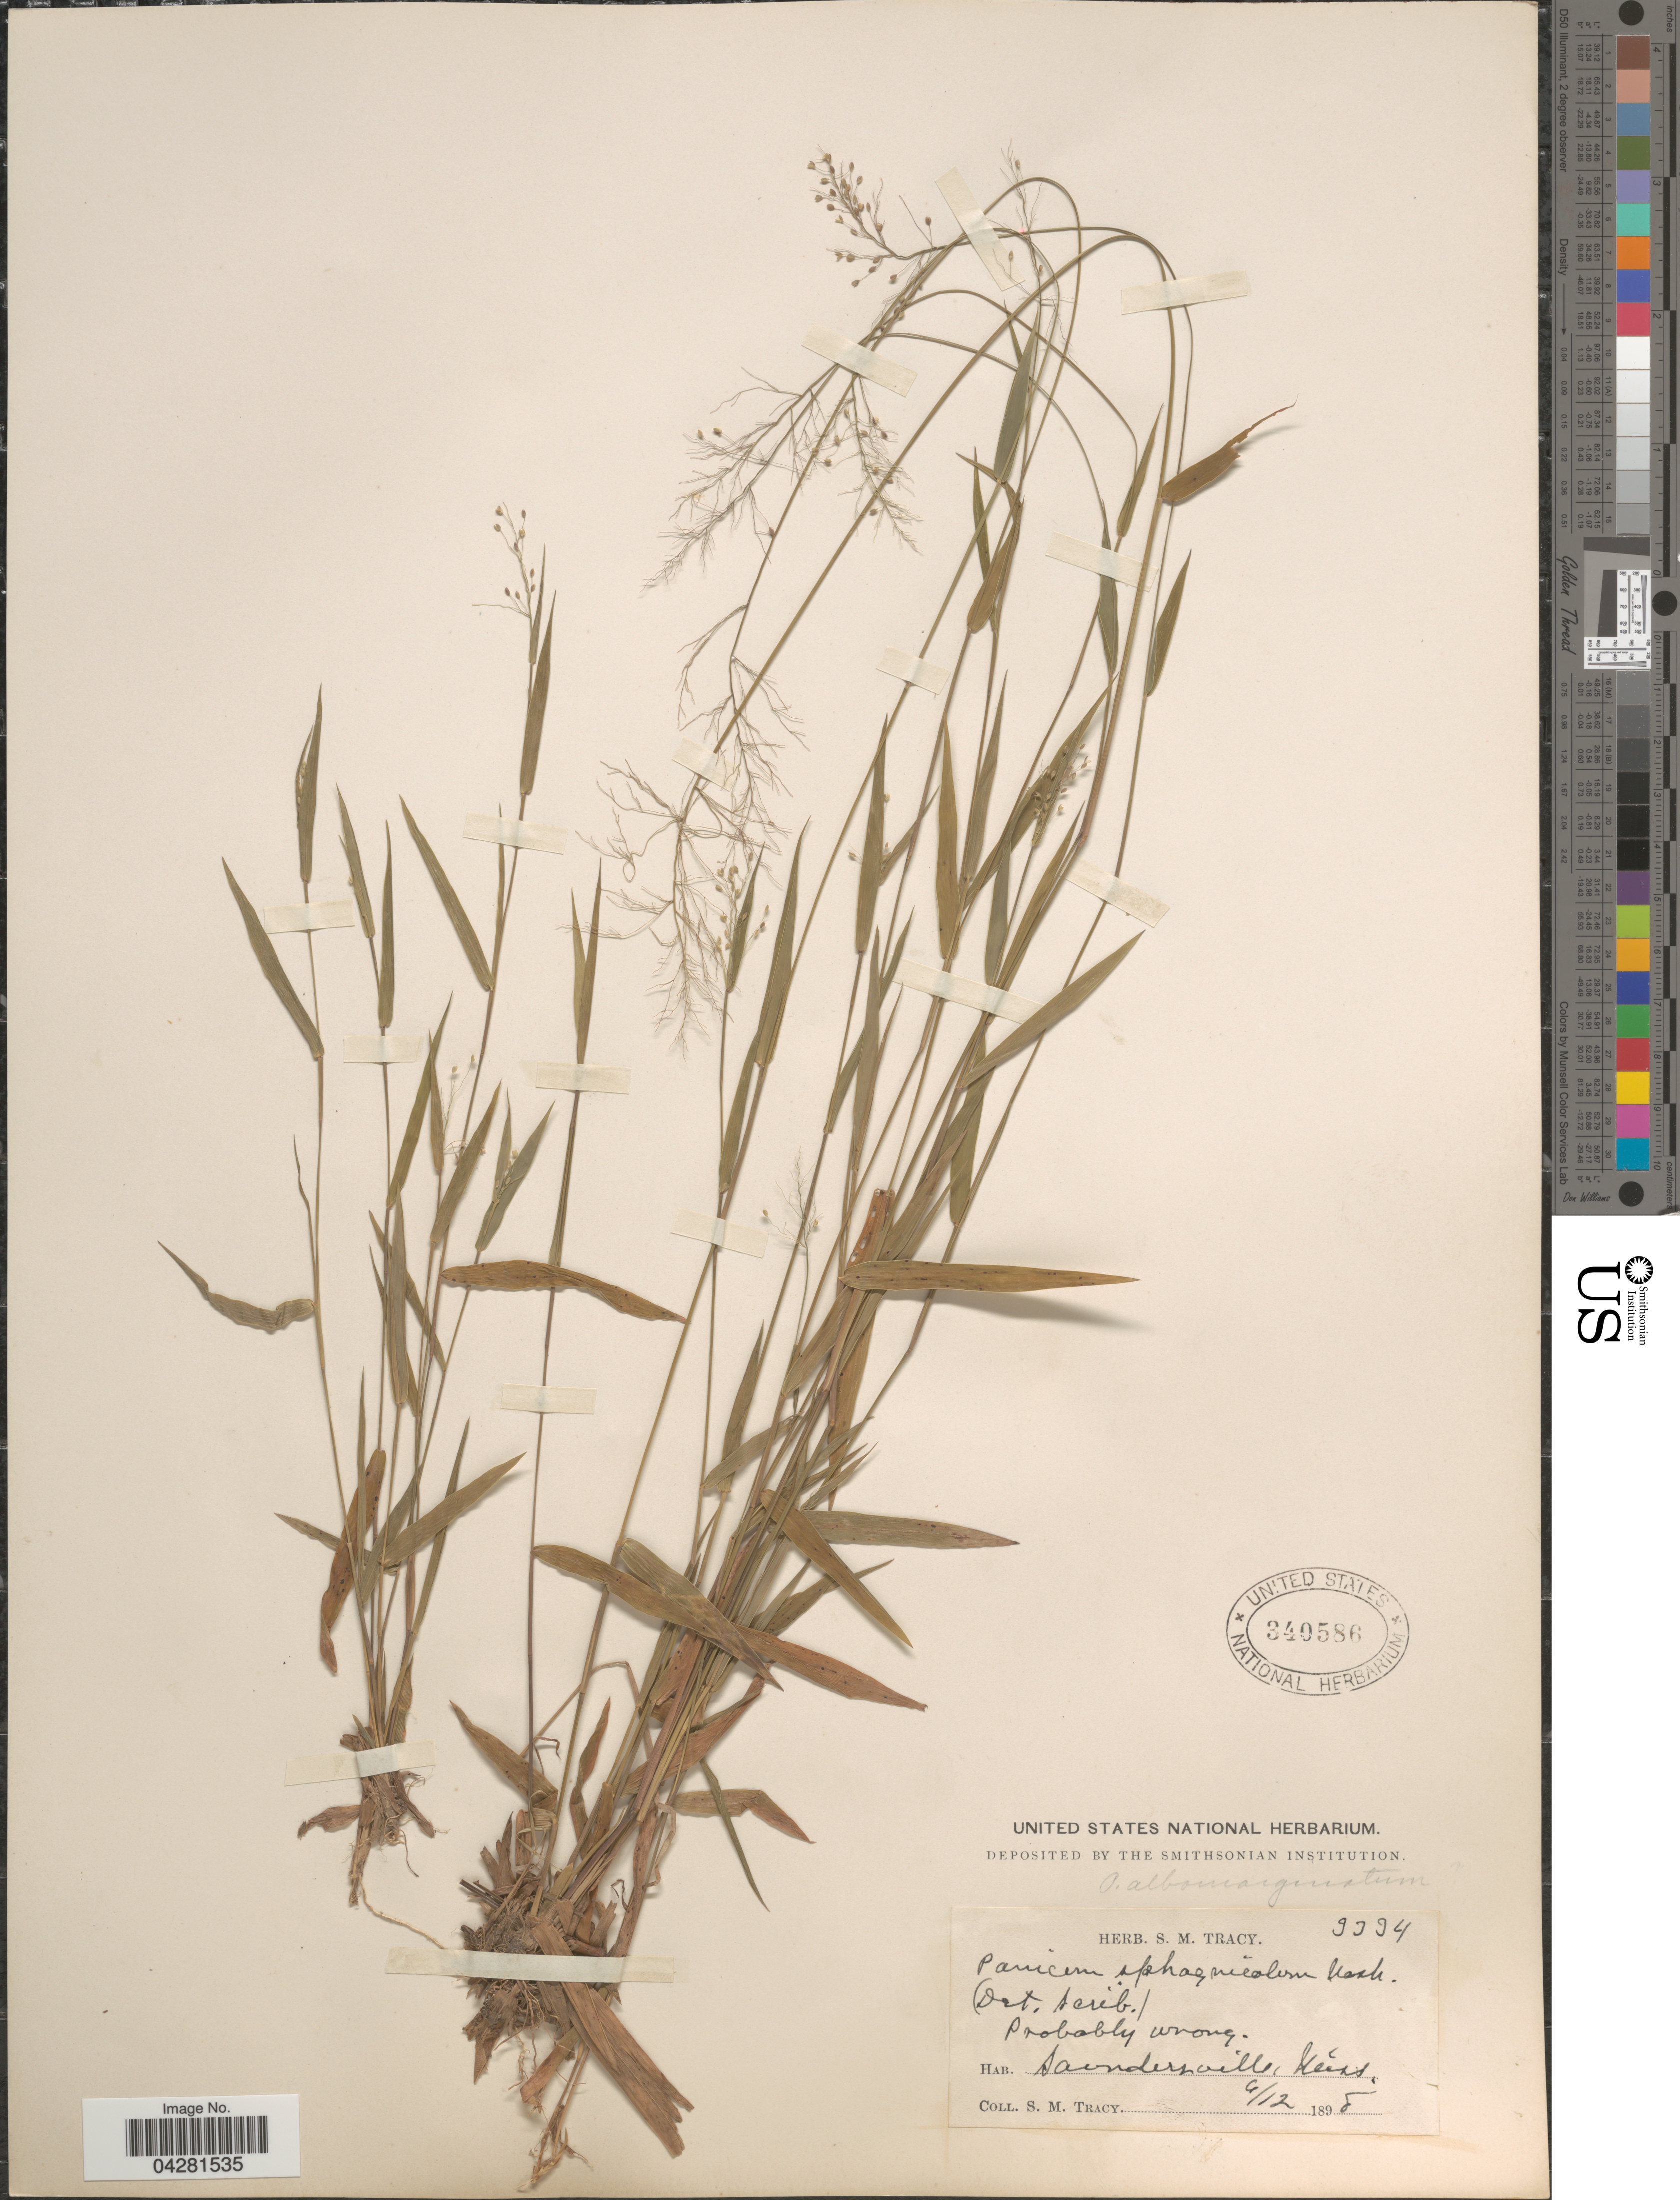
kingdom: Plantae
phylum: Tracheophyta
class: Liliopsida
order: Poales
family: Poaceae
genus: Dichanthelium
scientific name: Dichanthelium dichotomum var. unciphyllum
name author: (Trin.) Davidse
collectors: S. M. Tracy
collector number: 9394*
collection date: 1898-04-12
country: United States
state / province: Mississippi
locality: Saundersville.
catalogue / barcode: US 340586